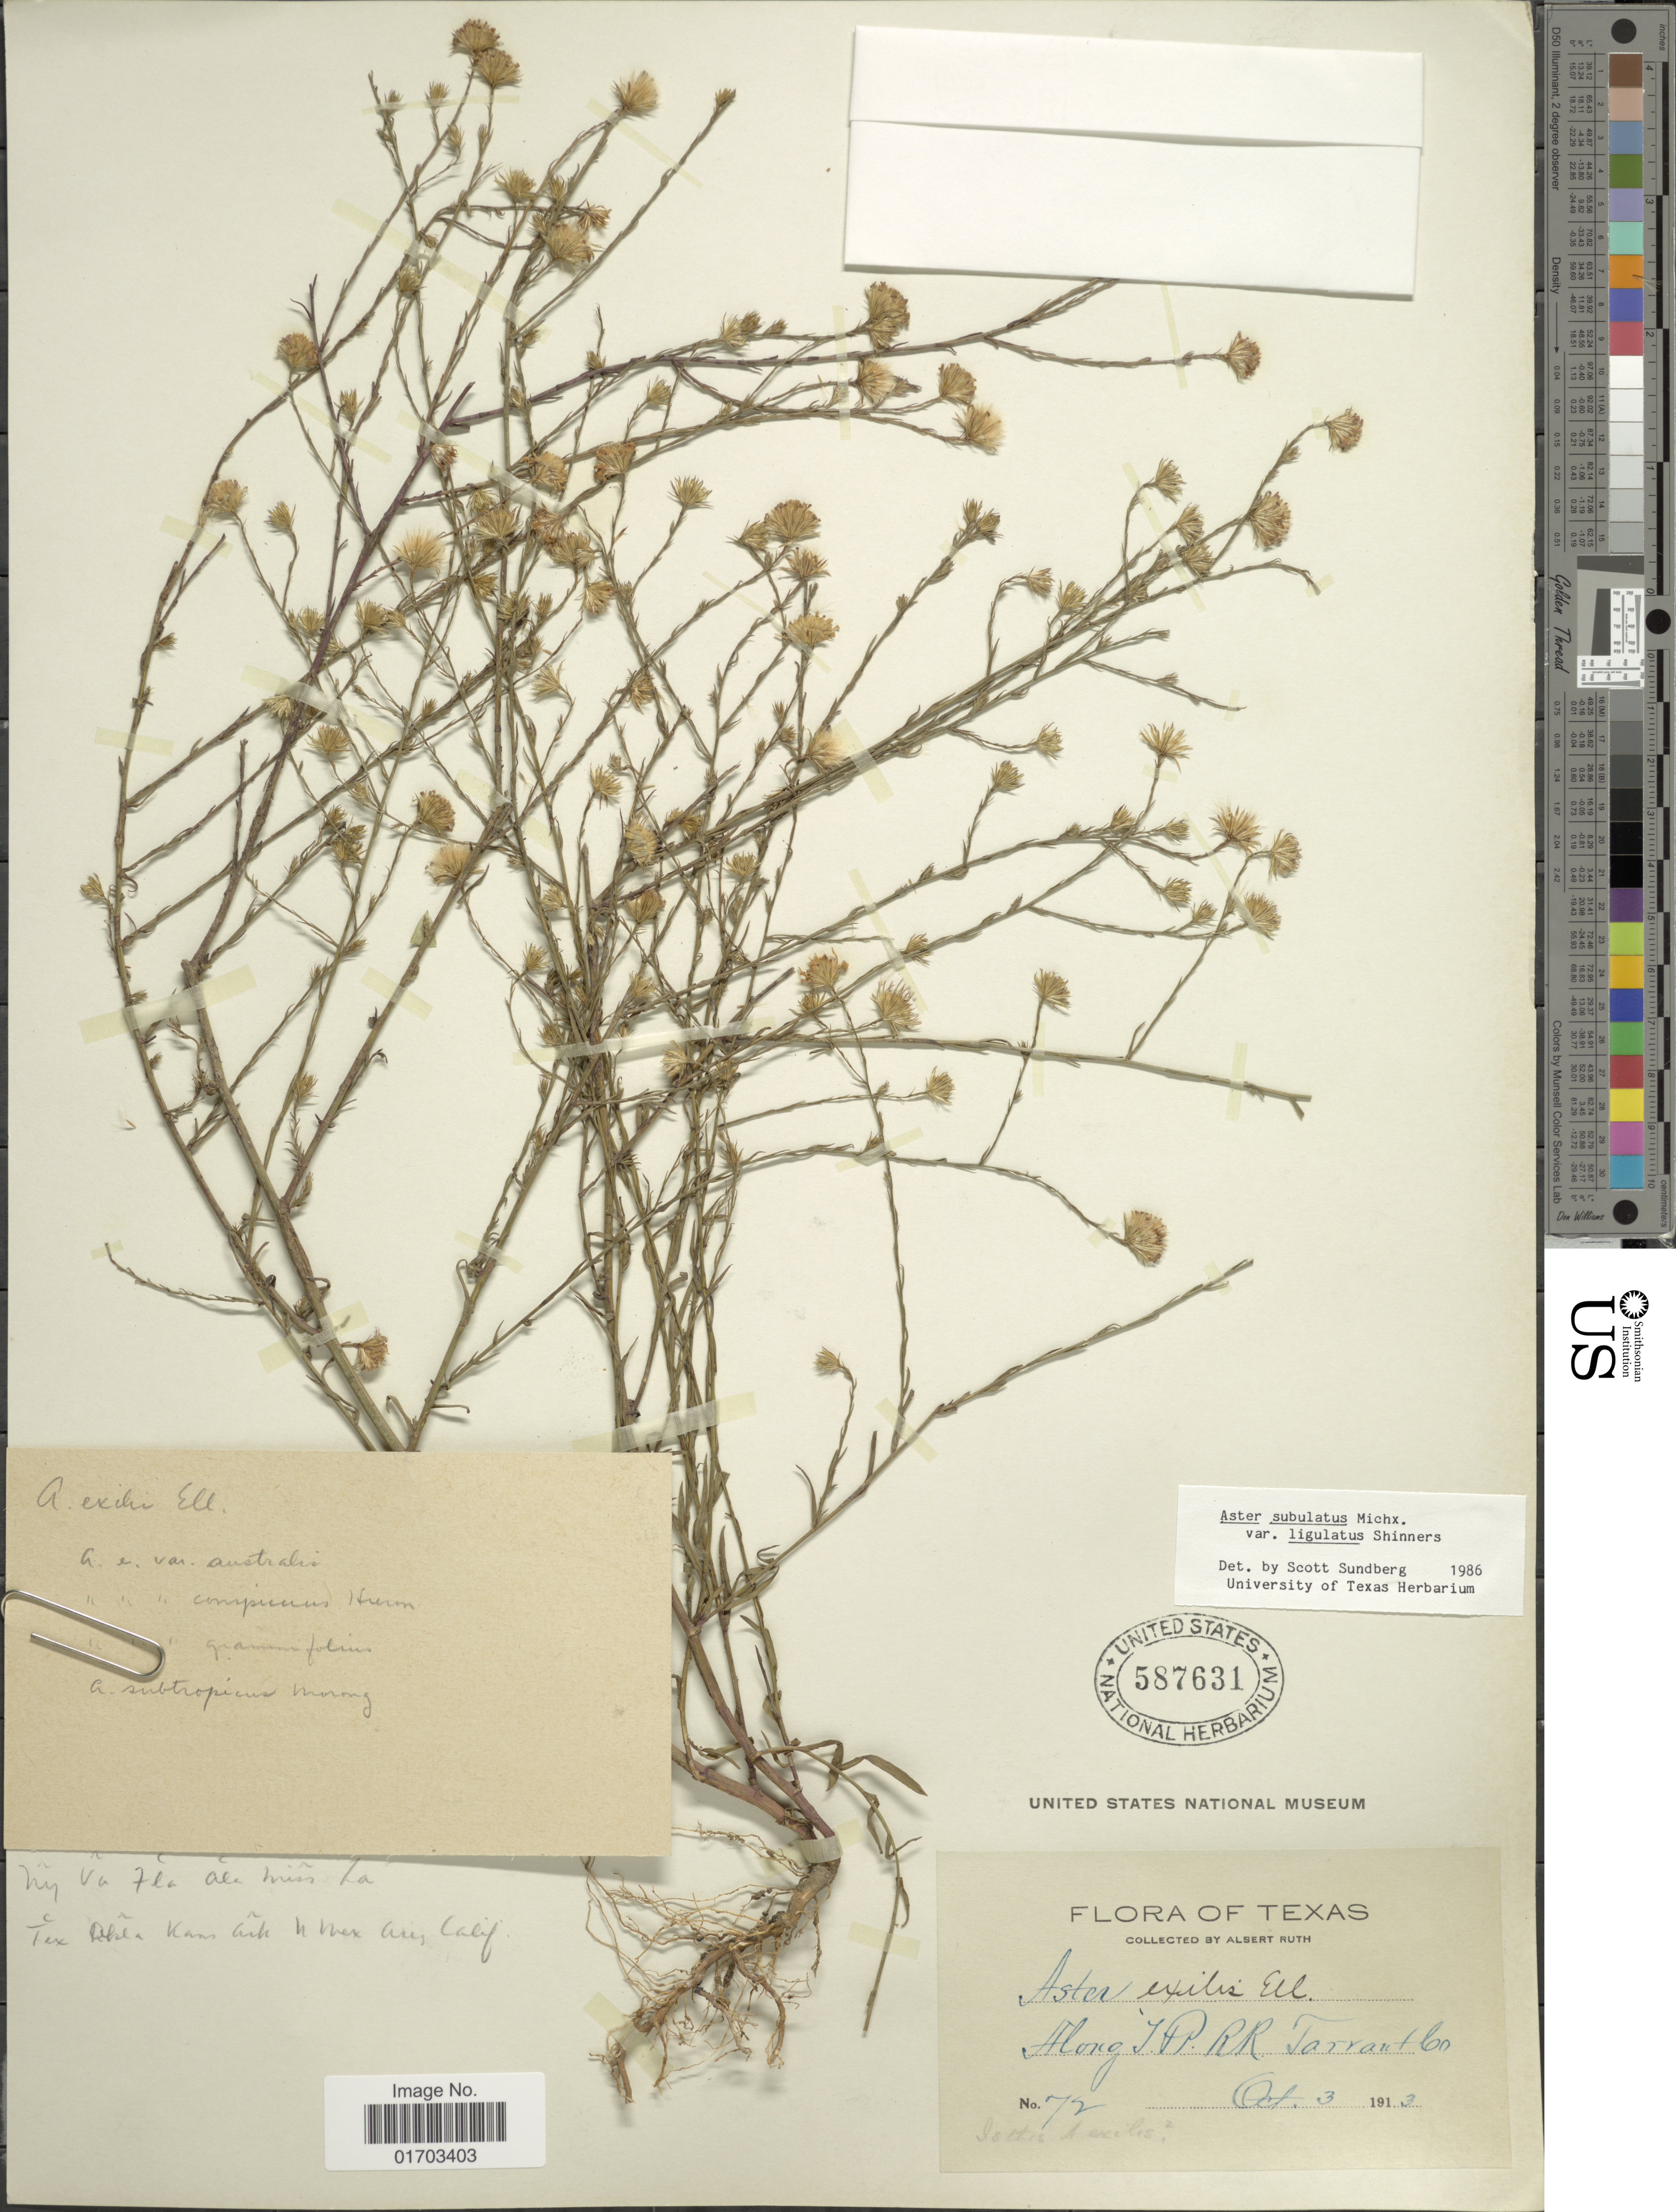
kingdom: Plantae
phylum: Tracheophyta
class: Magnoliopsida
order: Asterales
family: Asteraceae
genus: Symphyotrichum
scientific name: Symphyotrichum subulatum var. ligulatum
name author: (Shinners) S.D. Sundb.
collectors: A. Ruth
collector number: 72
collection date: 1913-10-03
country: United States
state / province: Texas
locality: Along I.+P. RR. Tarrant Co.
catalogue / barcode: US 587631